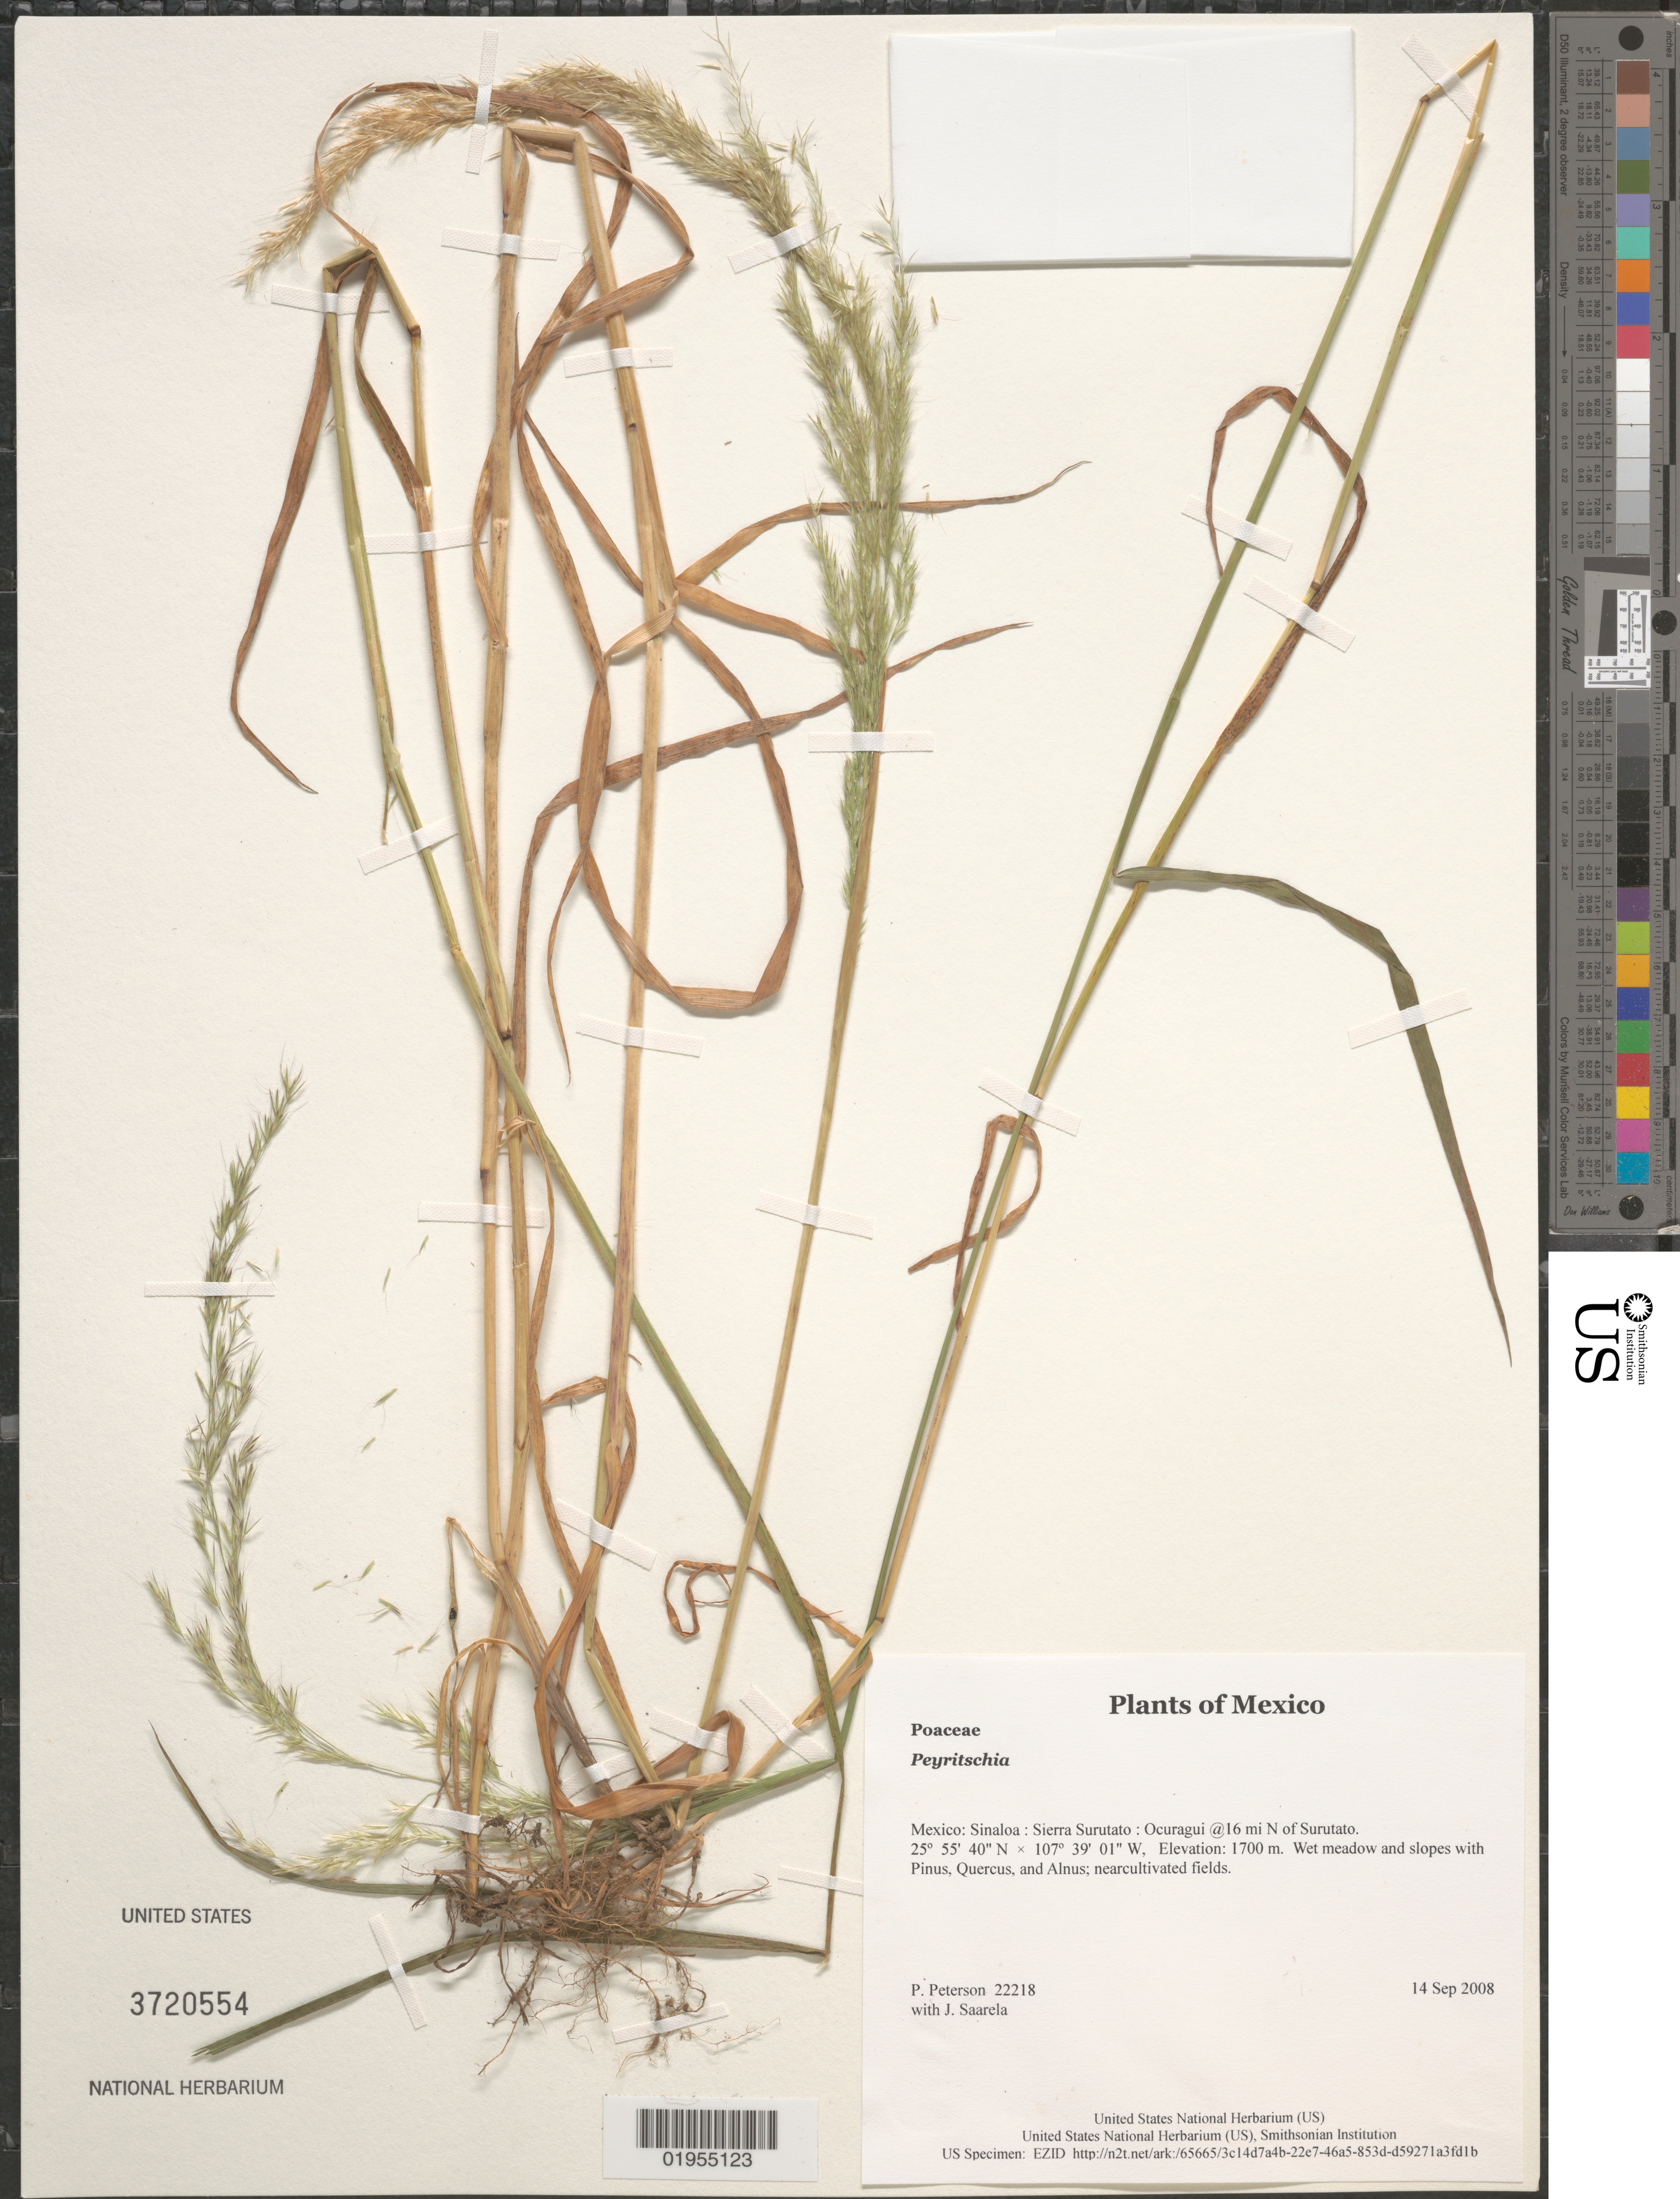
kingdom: Plantae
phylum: Tracheophyta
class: Liliopsida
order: Poales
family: Poaceae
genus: Peyritschia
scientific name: Peyritschia sp.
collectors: P. M. Peterson & J. Saarela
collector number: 22218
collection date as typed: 14 Sep 2008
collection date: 2008-09-14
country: Mexico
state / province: Sinaloa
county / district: Sierra Surutato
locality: Ocuragui @16 mi N of Surutato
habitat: Wet meadow and slopes with Pinus, Quercus, and Alnus; nearcultivated fields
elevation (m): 1700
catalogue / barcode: US 3720554